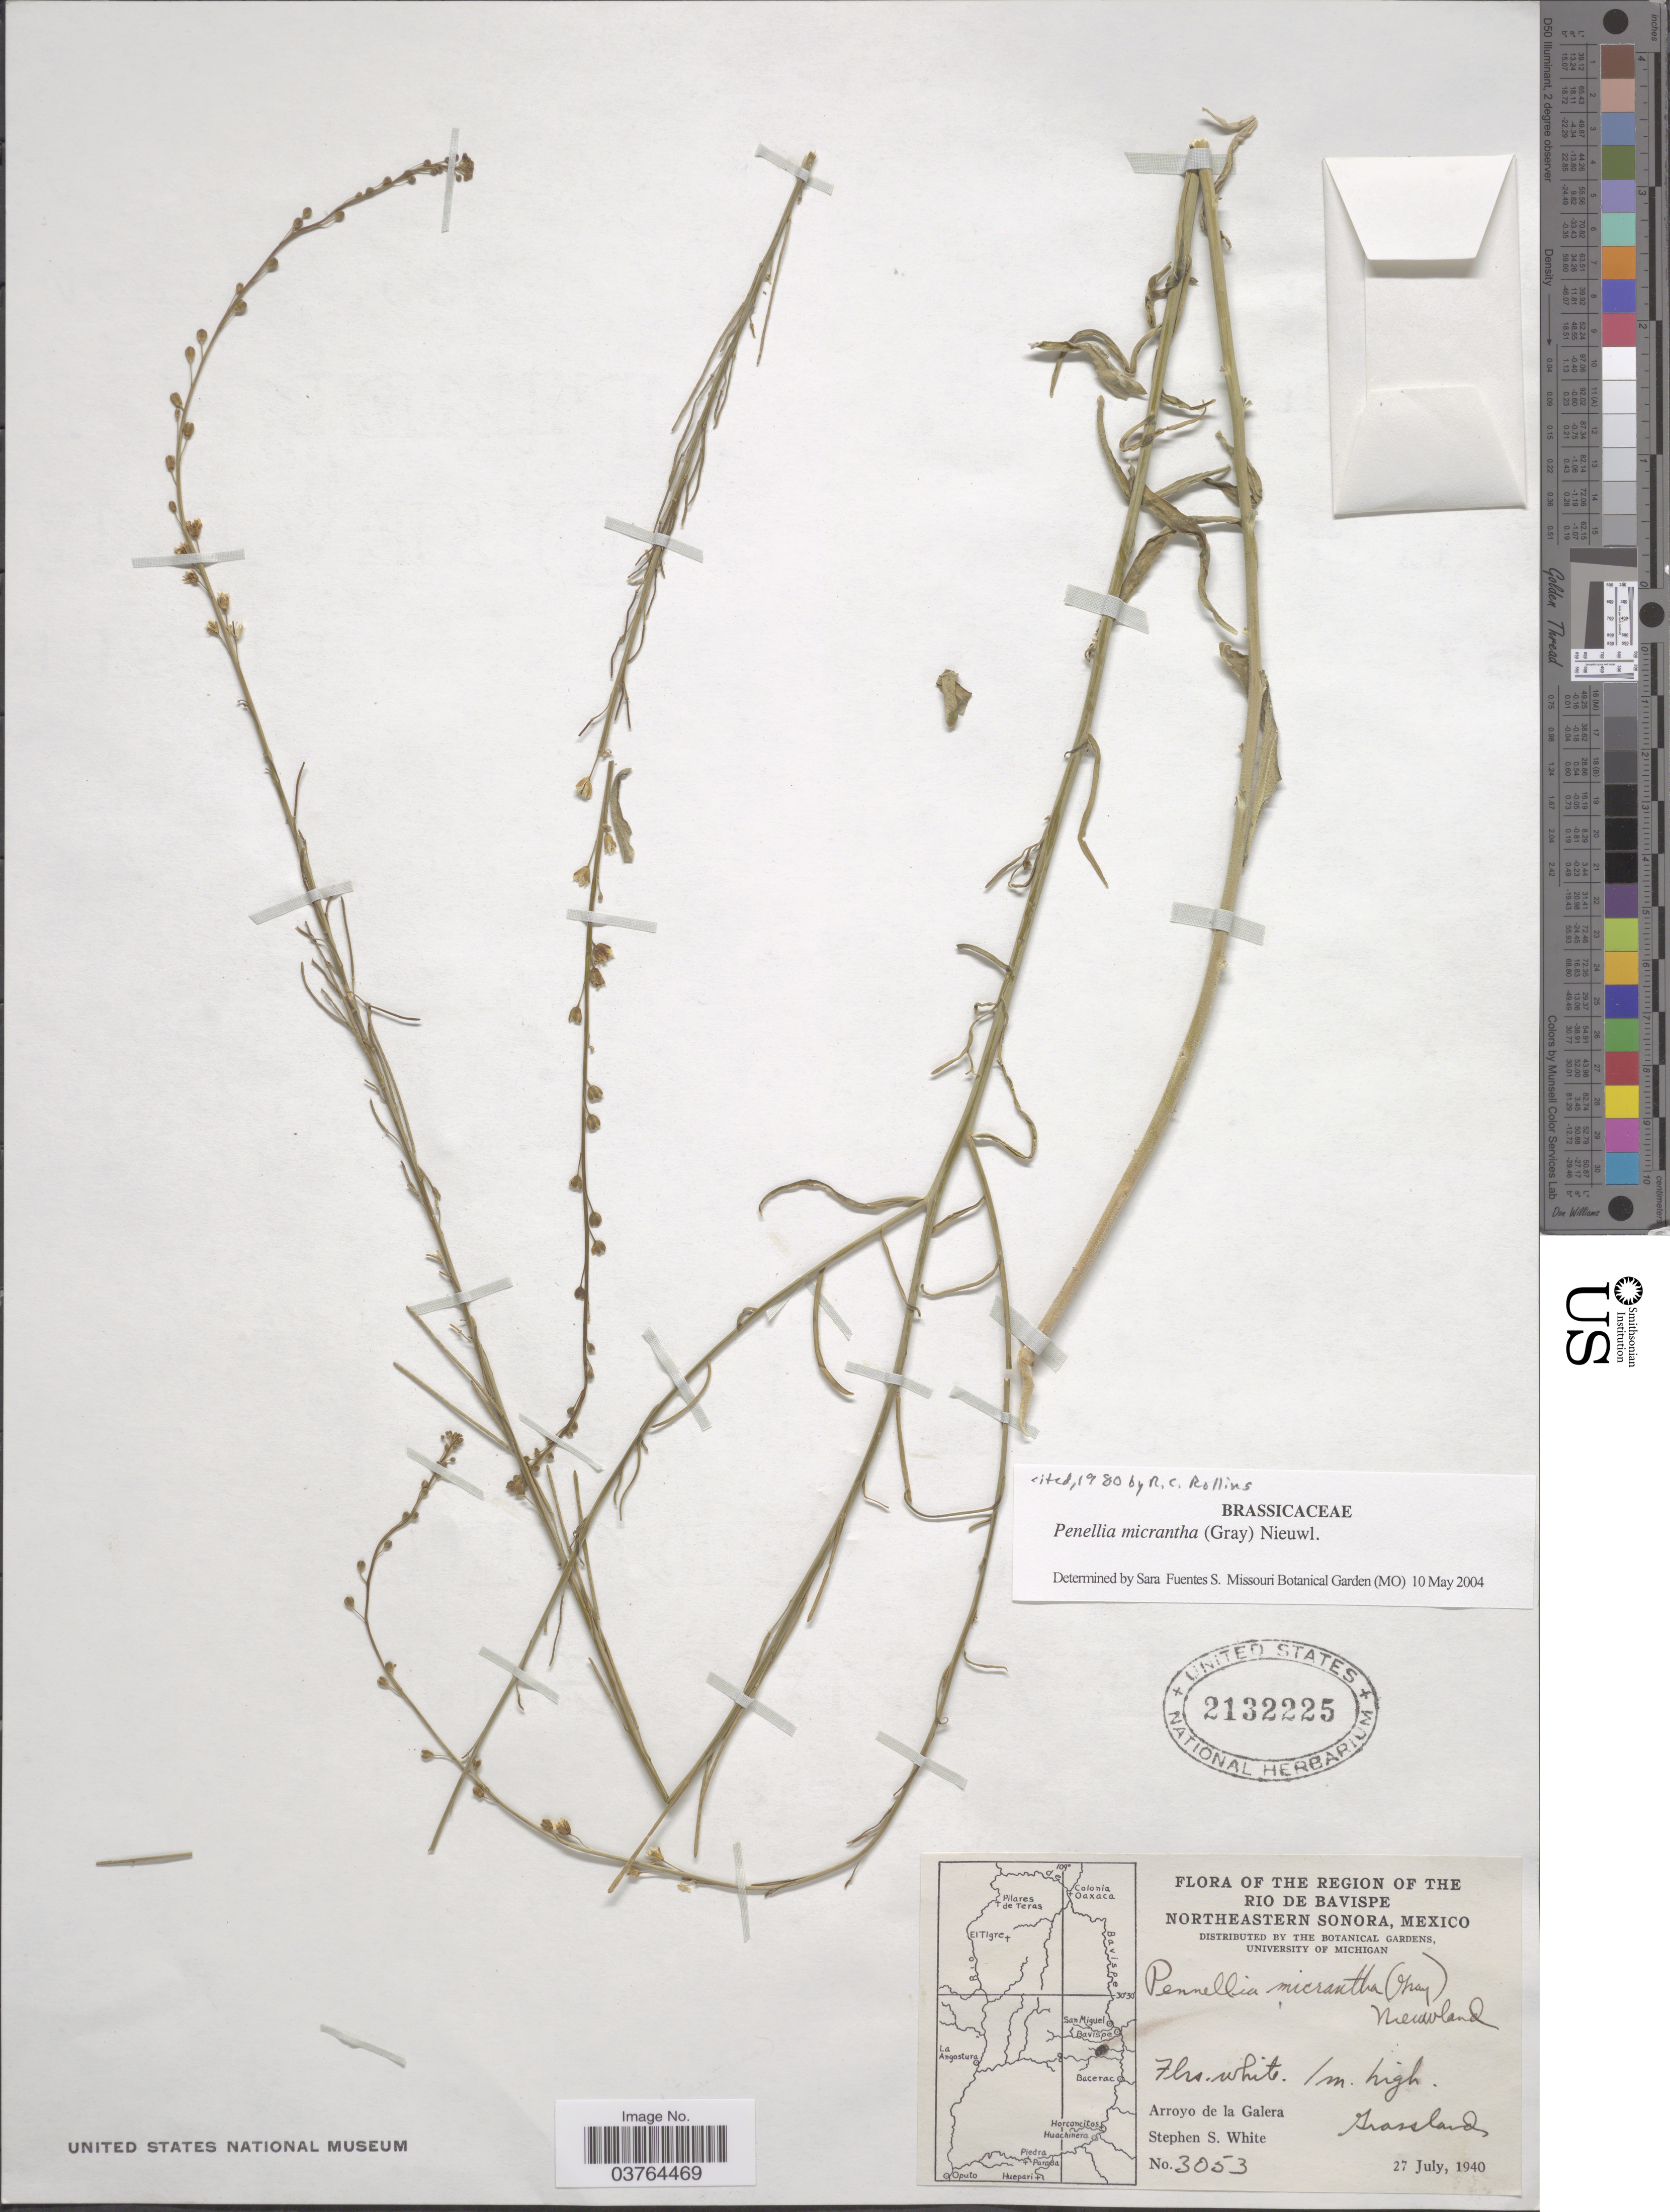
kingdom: Plantae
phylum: Tracheophyta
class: Magnoliopsida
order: Brassicales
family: Brassicaceae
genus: Pennellia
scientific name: Pennellia micrantha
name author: (A. Gray) Nieuwl.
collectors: S. S. White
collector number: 3053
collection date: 1940-07-27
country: Mexico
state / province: Sonora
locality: The Region of the Rio De Bavispe, Northeastern Sonora. Arroyo de la Galera.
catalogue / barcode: US 2132225